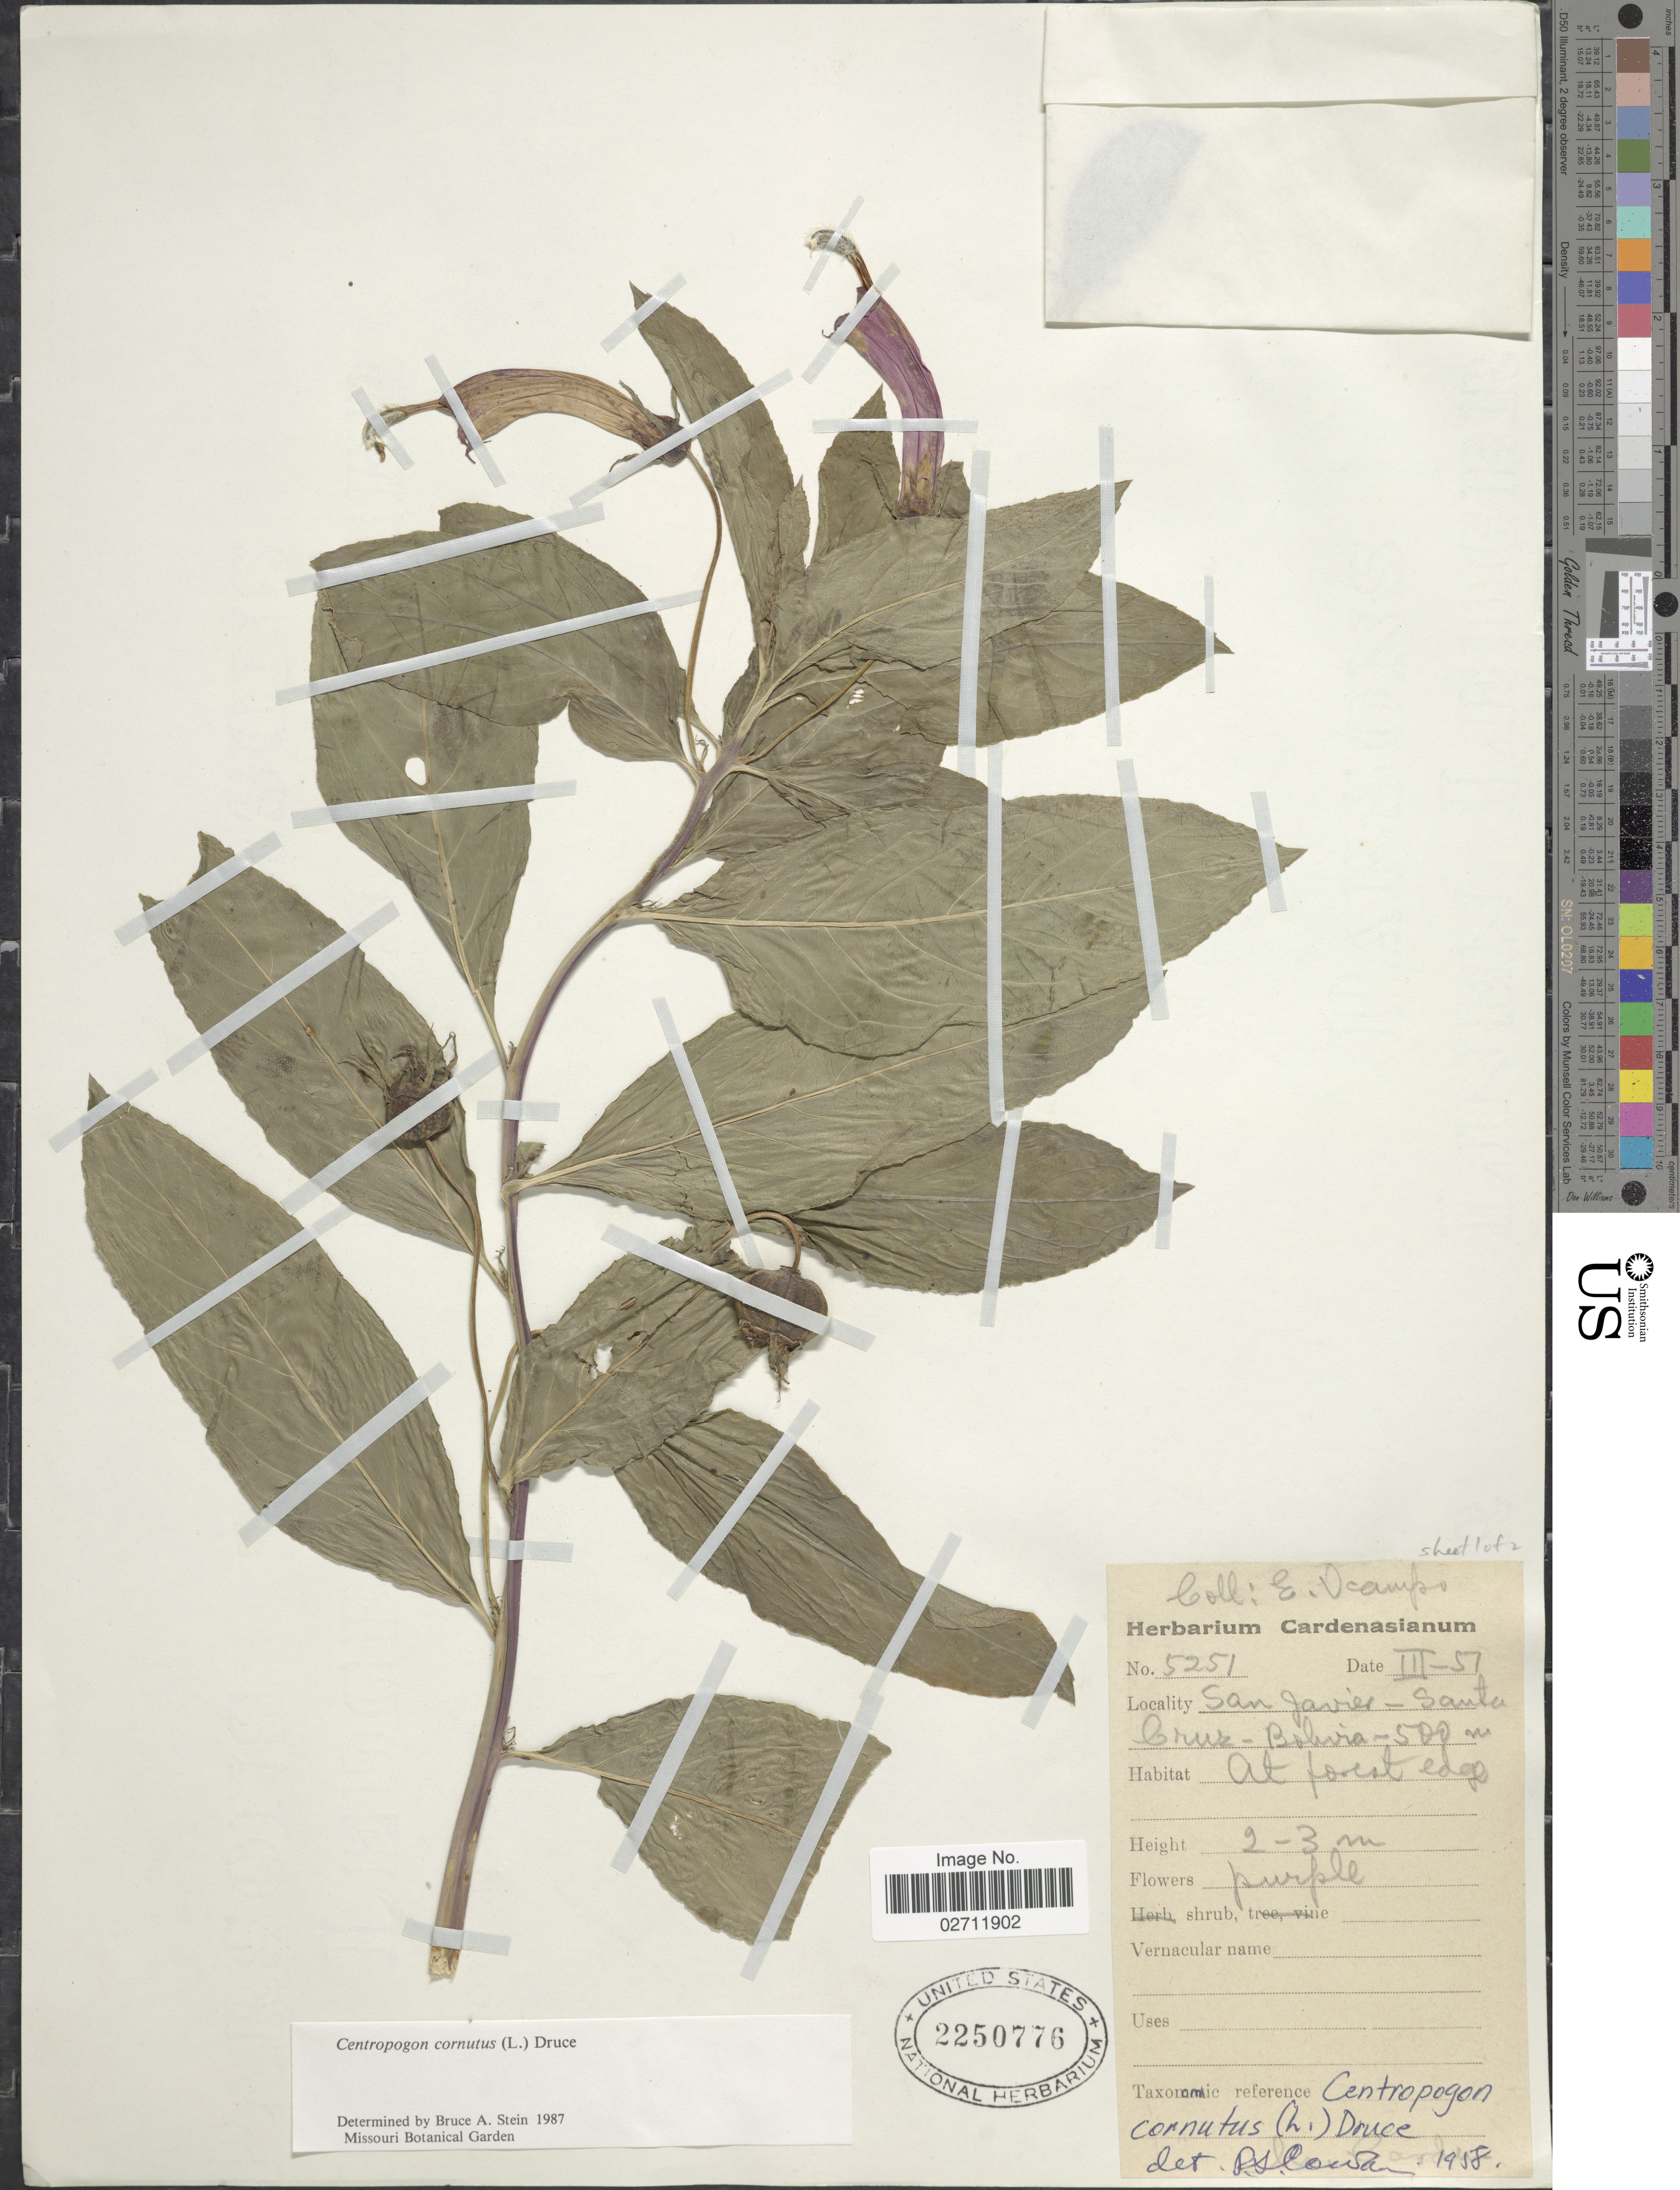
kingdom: Plantae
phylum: Tracheophyta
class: Magnoliopsida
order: Asterales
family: Campanulaceae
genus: Centropogon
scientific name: Centropogon cornutus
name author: (L.) Druce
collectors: M. Cárdenas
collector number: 5251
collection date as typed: Transcribed d/m/y: /3/51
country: Bolivia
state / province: Santa Cruz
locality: San Javier.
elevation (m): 500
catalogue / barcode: US 2250776